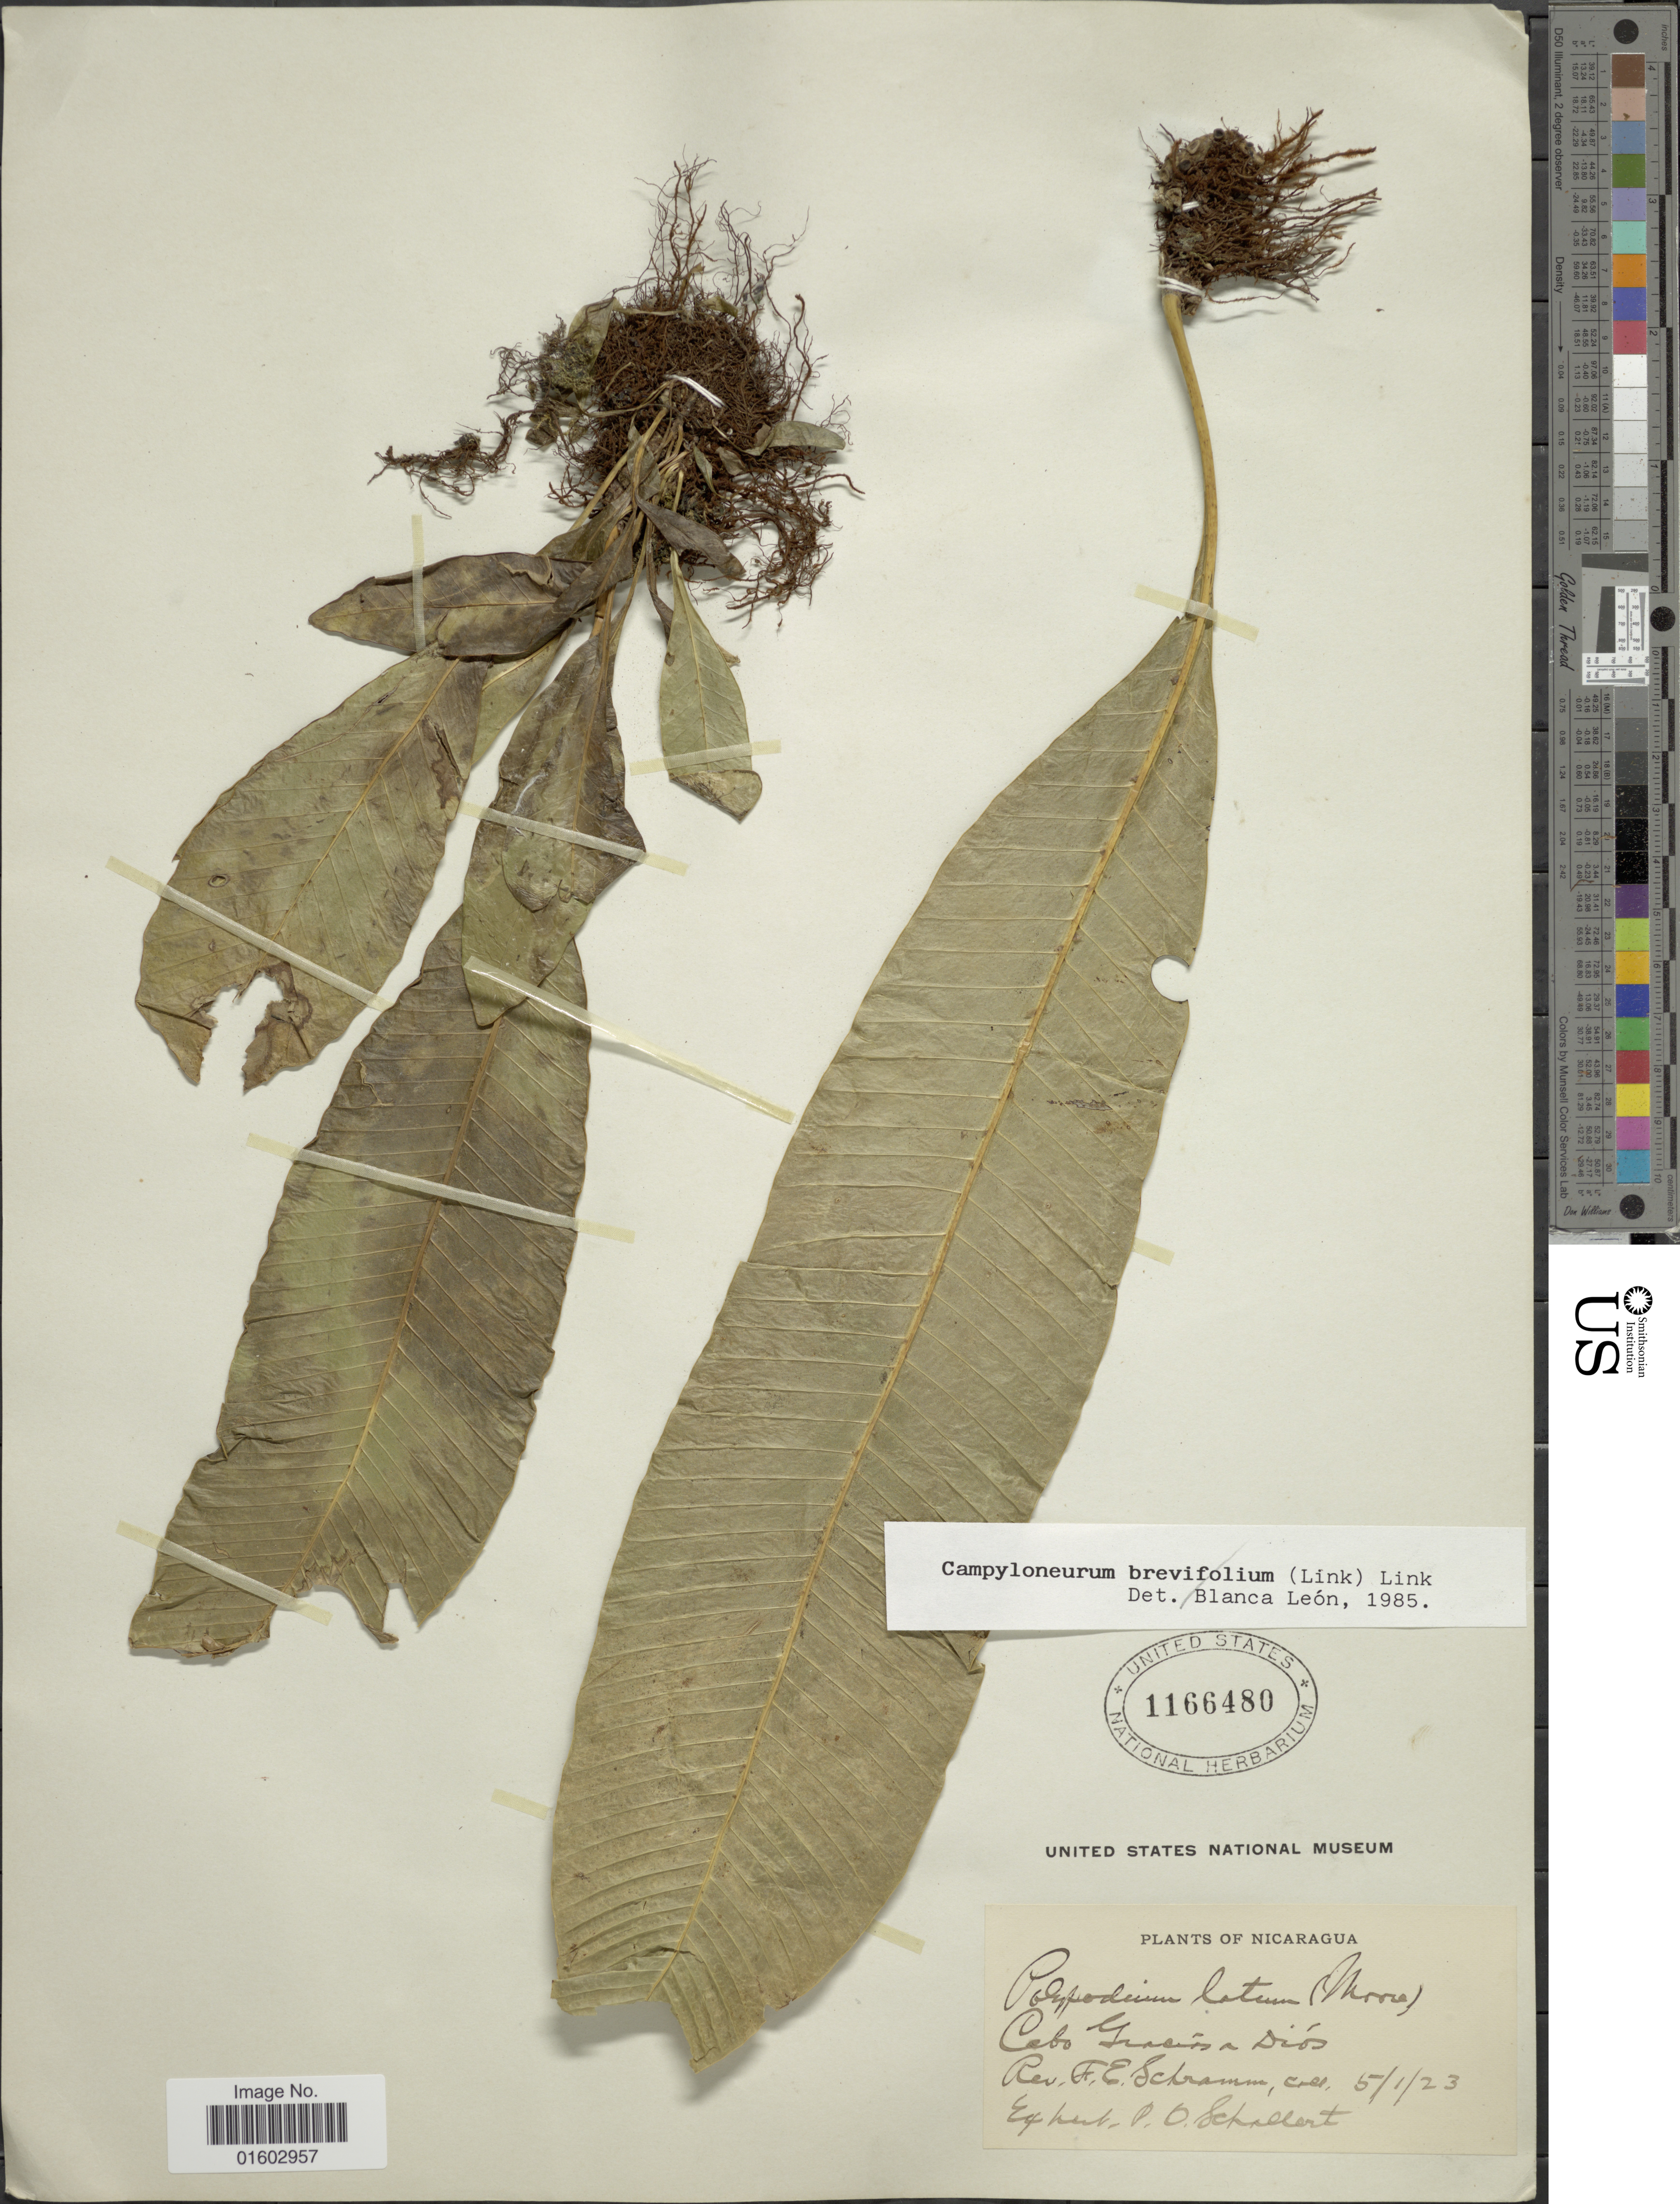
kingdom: Plantae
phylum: Tracheophyta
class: Polypodiopsida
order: Polypodiales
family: Polypodiaceae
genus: Campyloneurum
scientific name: Campyloneurum latum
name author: T. Moore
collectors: F. E. Schramm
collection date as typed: Transcribed d/m/y: 5/1/23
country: Nicaragua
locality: Cabo Gracios Dios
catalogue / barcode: US 1166480